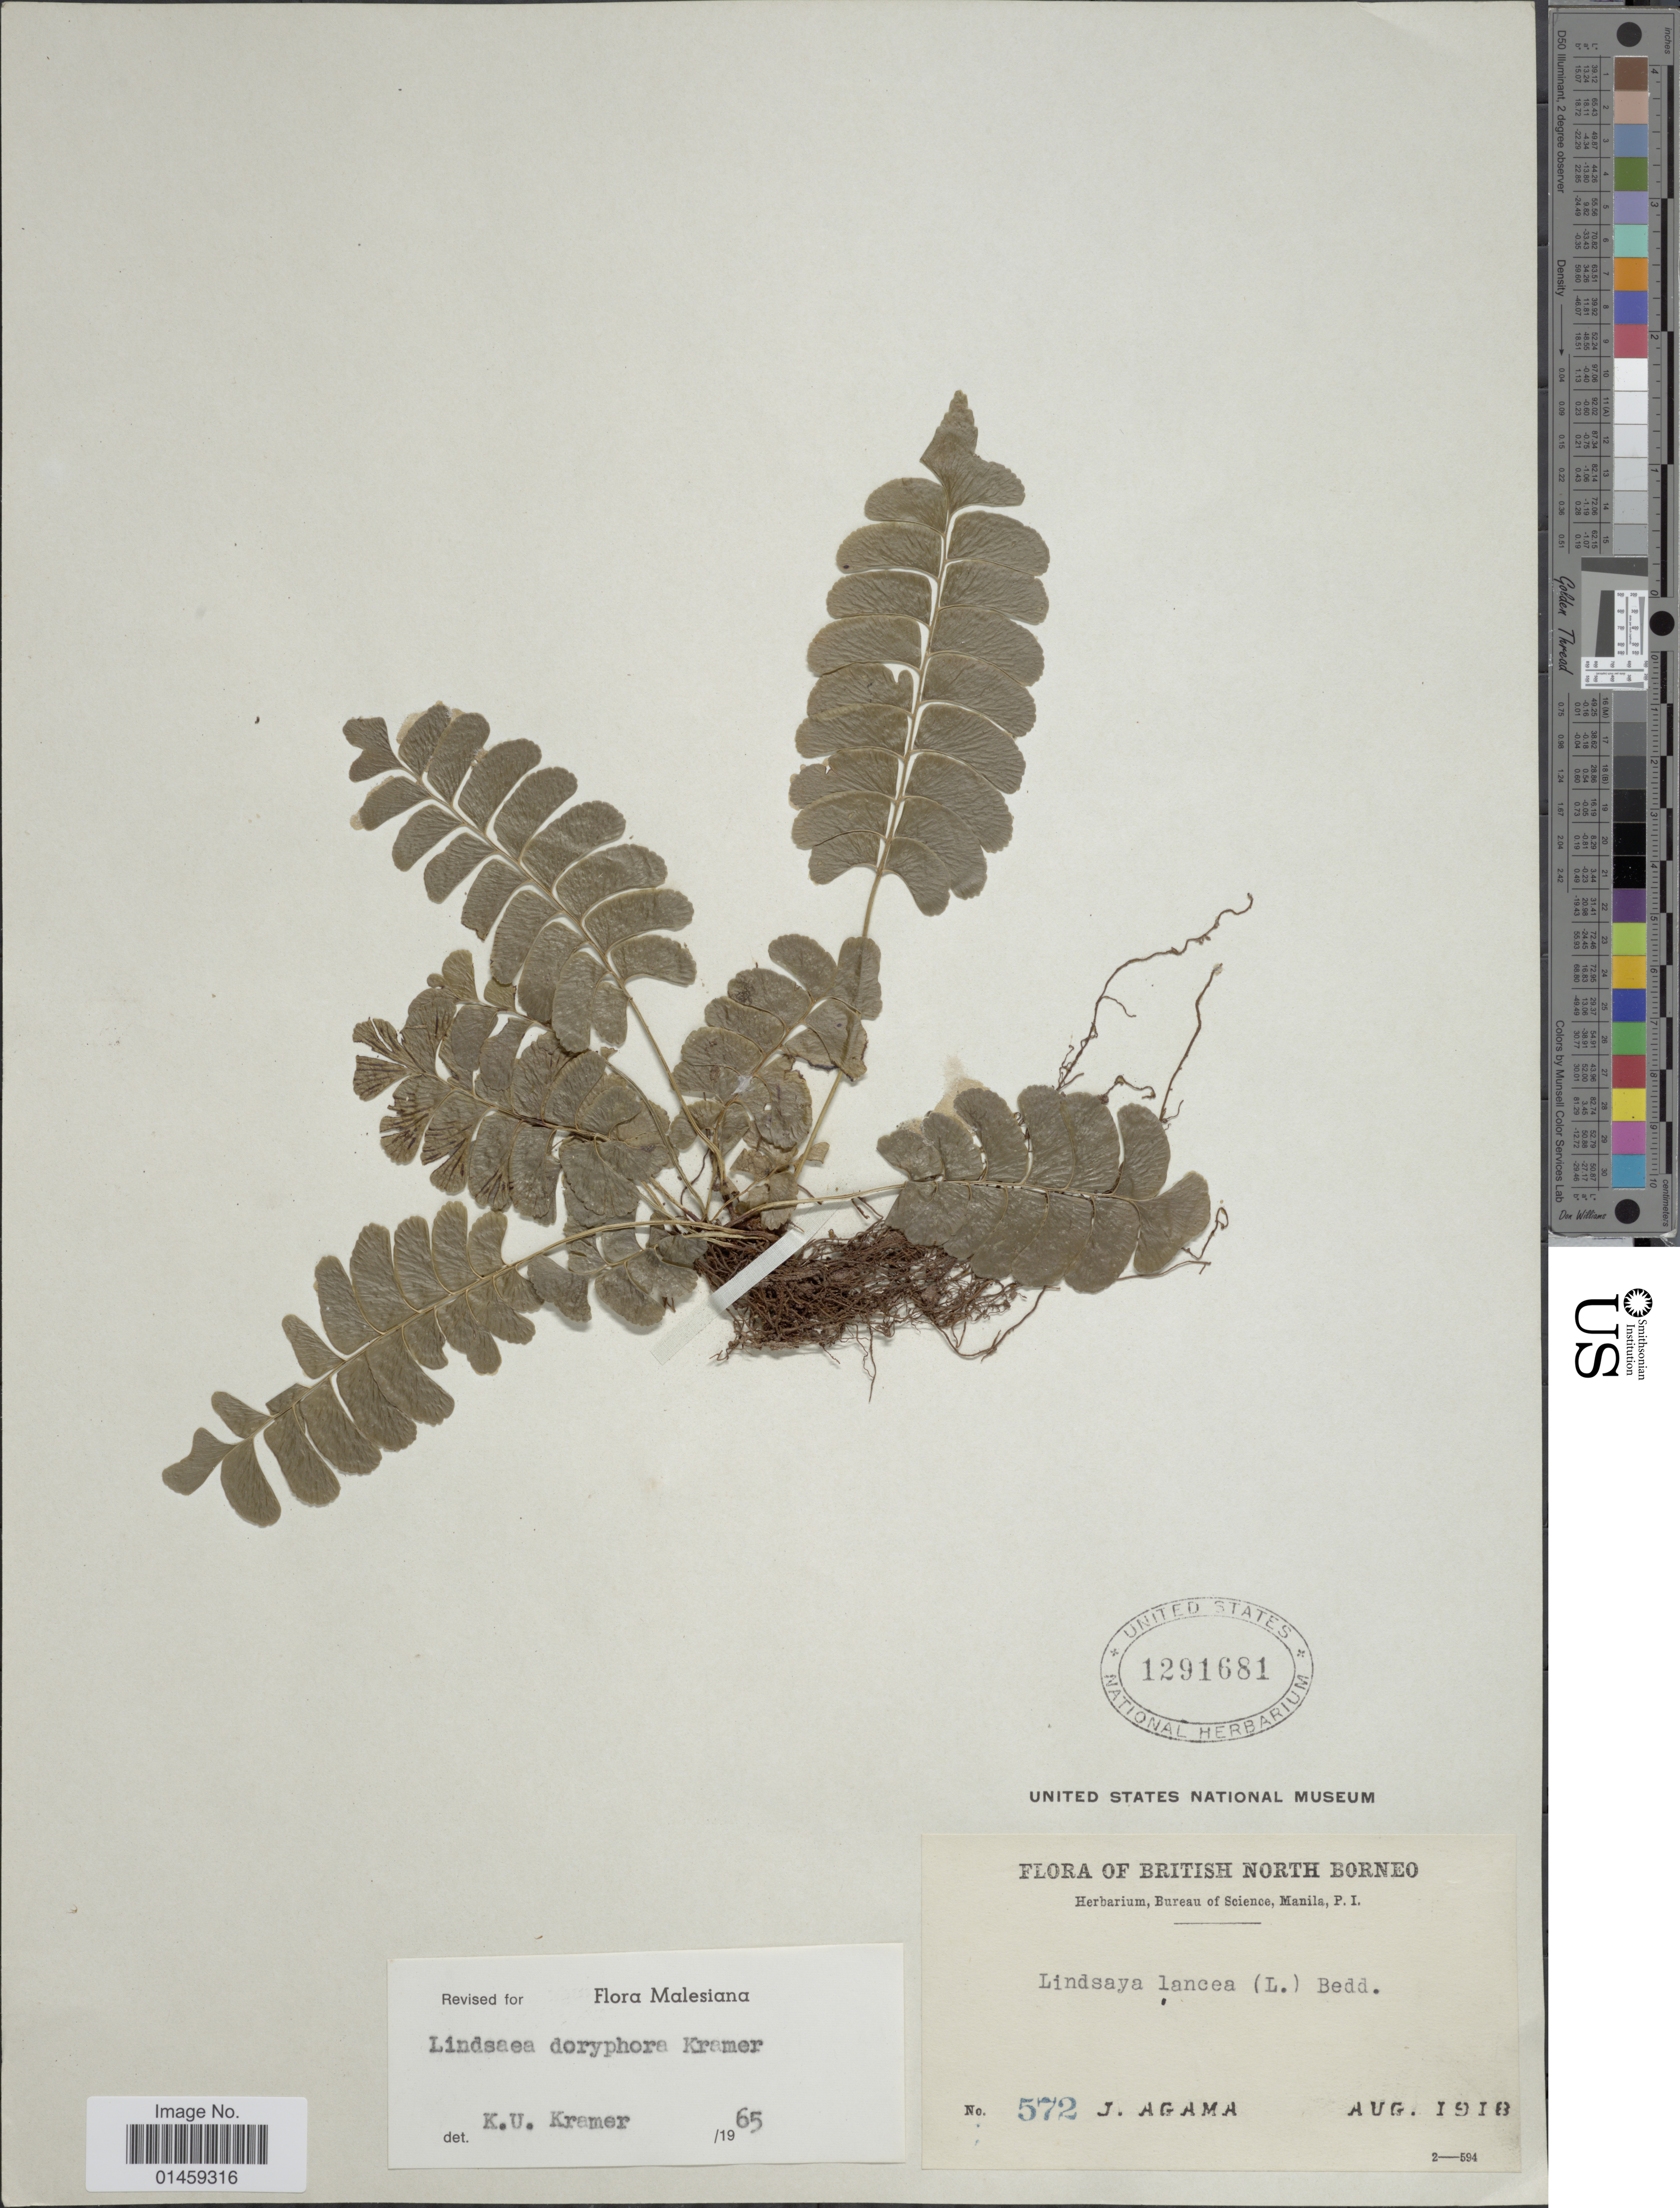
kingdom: Plantae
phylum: Tracheophyta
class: Polypodiopsida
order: Polypodiales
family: Lindsaeaceae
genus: Lindsaea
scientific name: Lindsaea doryphora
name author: K.U. Kramer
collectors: J. Agama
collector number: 572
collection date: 1918-08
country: Malaysia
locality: British North Borneo.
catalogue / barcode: US 1291681